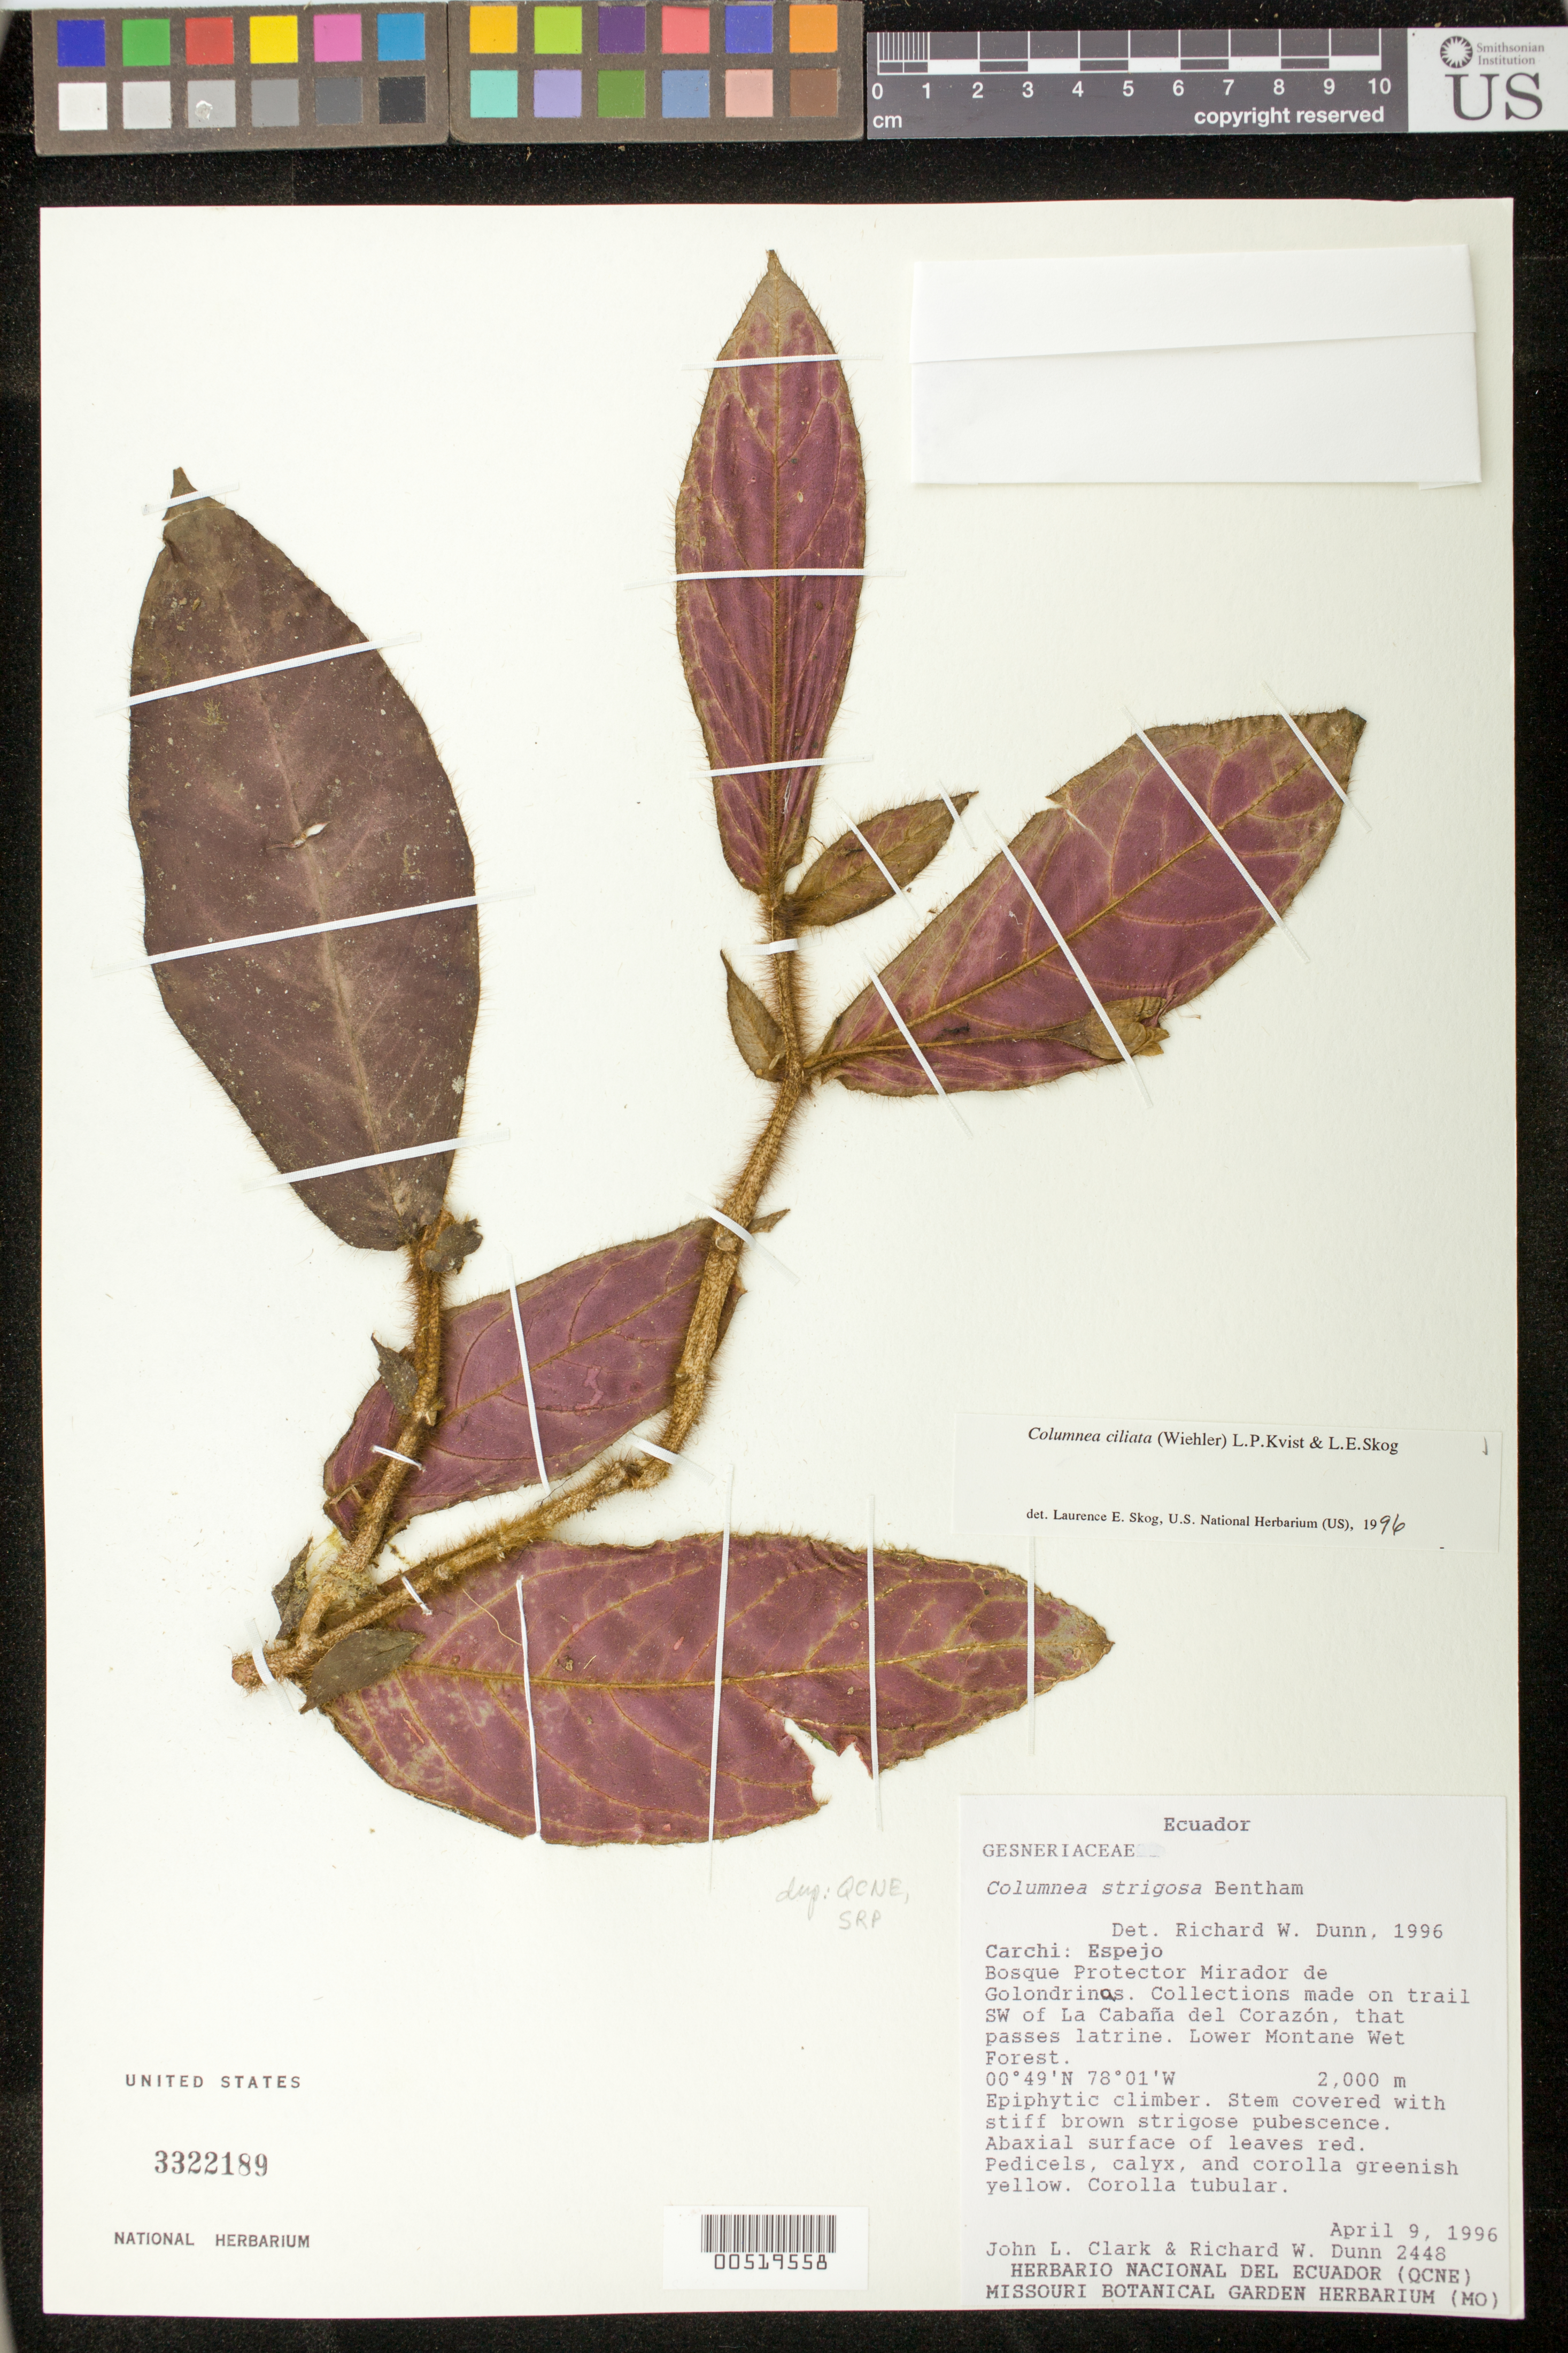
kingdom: Plantae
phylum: Tracheophyta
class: Magnoliopsida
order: Lamiales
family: Gesneriaceae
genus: Columnea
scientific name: Columnea ciliata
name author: (Wiehler) L.P. Kvist & L.E. Skog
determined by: Skog, Laurence E.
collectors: J. L. Clark & R. Dunn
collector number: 2448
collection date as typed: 09 Apr 1996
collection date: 1996-04-09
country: Ecuador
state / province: Carchi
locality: Espejo; Bosque Protector Mirador de Golondrinas; trail SW of La Cabaña del Corazón, that passes latrine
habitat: Lower montane wet forest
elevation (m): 2000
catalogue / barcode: US 3322189